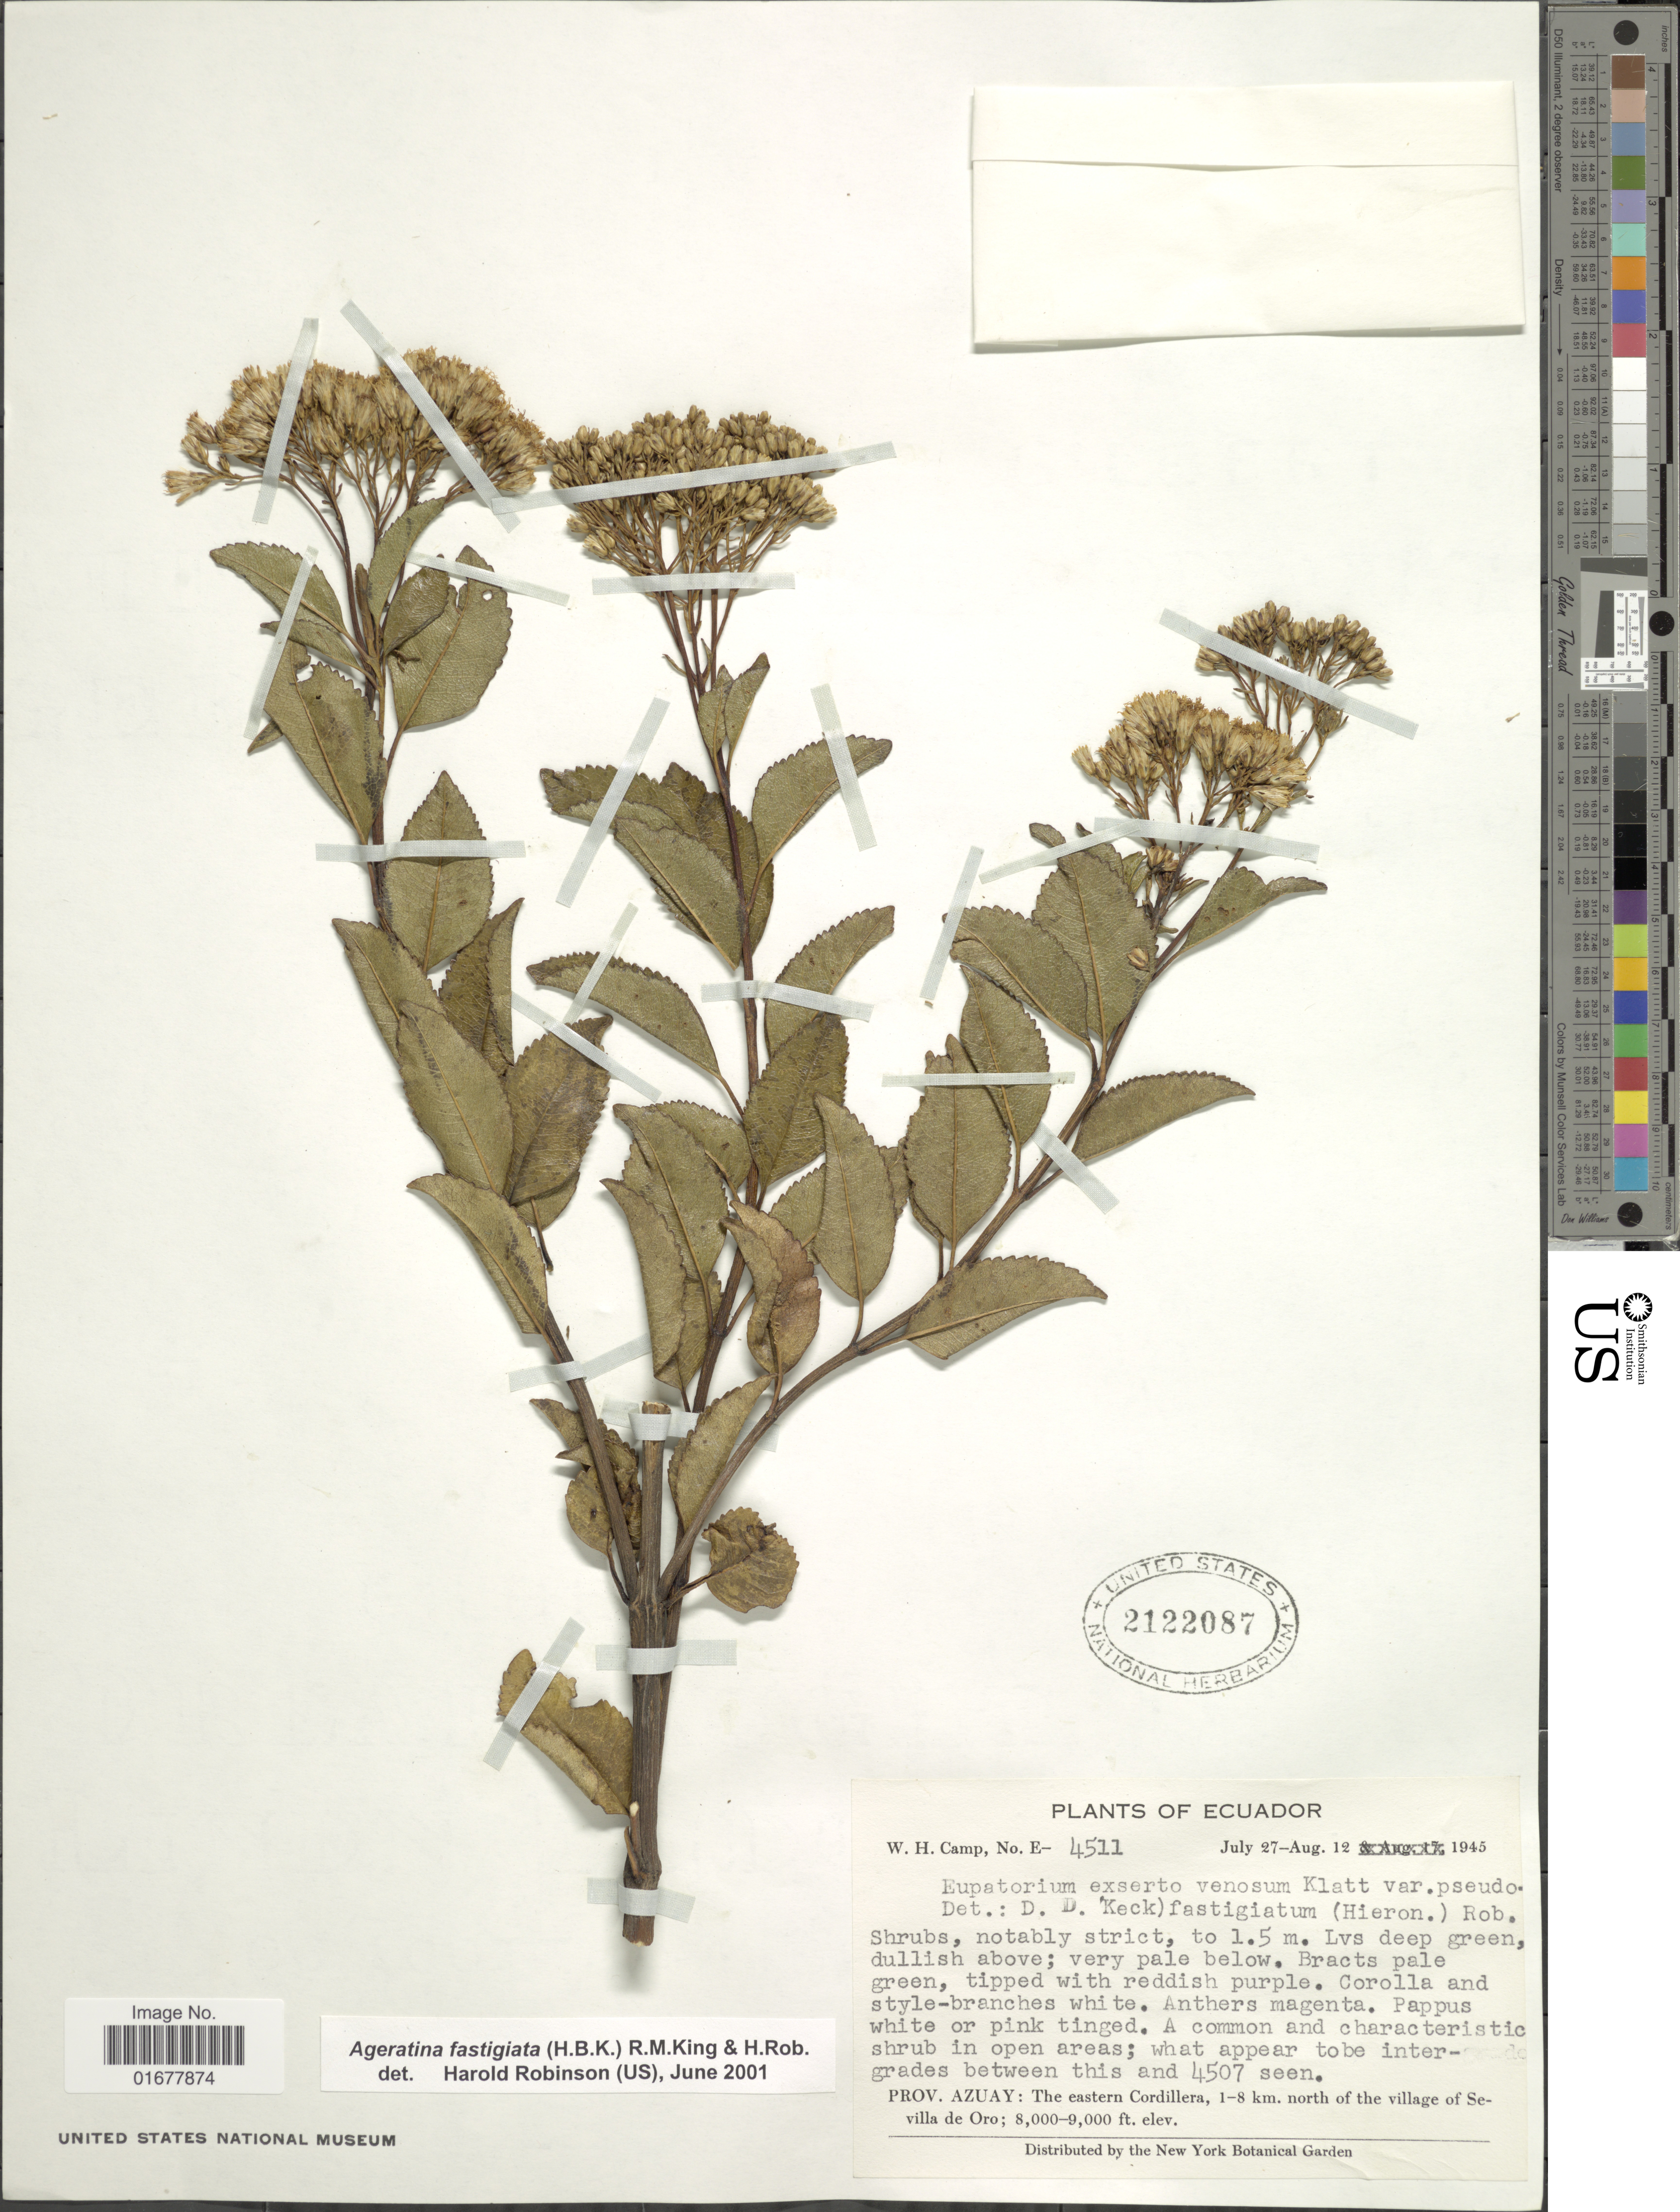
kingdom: Plantae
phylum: Tracheophyta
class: Magnoliopsida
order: Asterales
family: Asteraceae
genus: Ageratina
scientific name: Ageratina exserto-venosa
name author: (Klatt) R.M. King & H. Rob.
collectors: W. H. Camp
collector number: E-4511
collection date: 1945-07-27/1945-08-12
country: Ecuador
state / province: Azuay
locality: Prov. Azuay: The eastern Cordillera, 1-8 km. north of village of Sevilla de Oro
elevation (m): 2438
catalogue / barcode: US 2122087